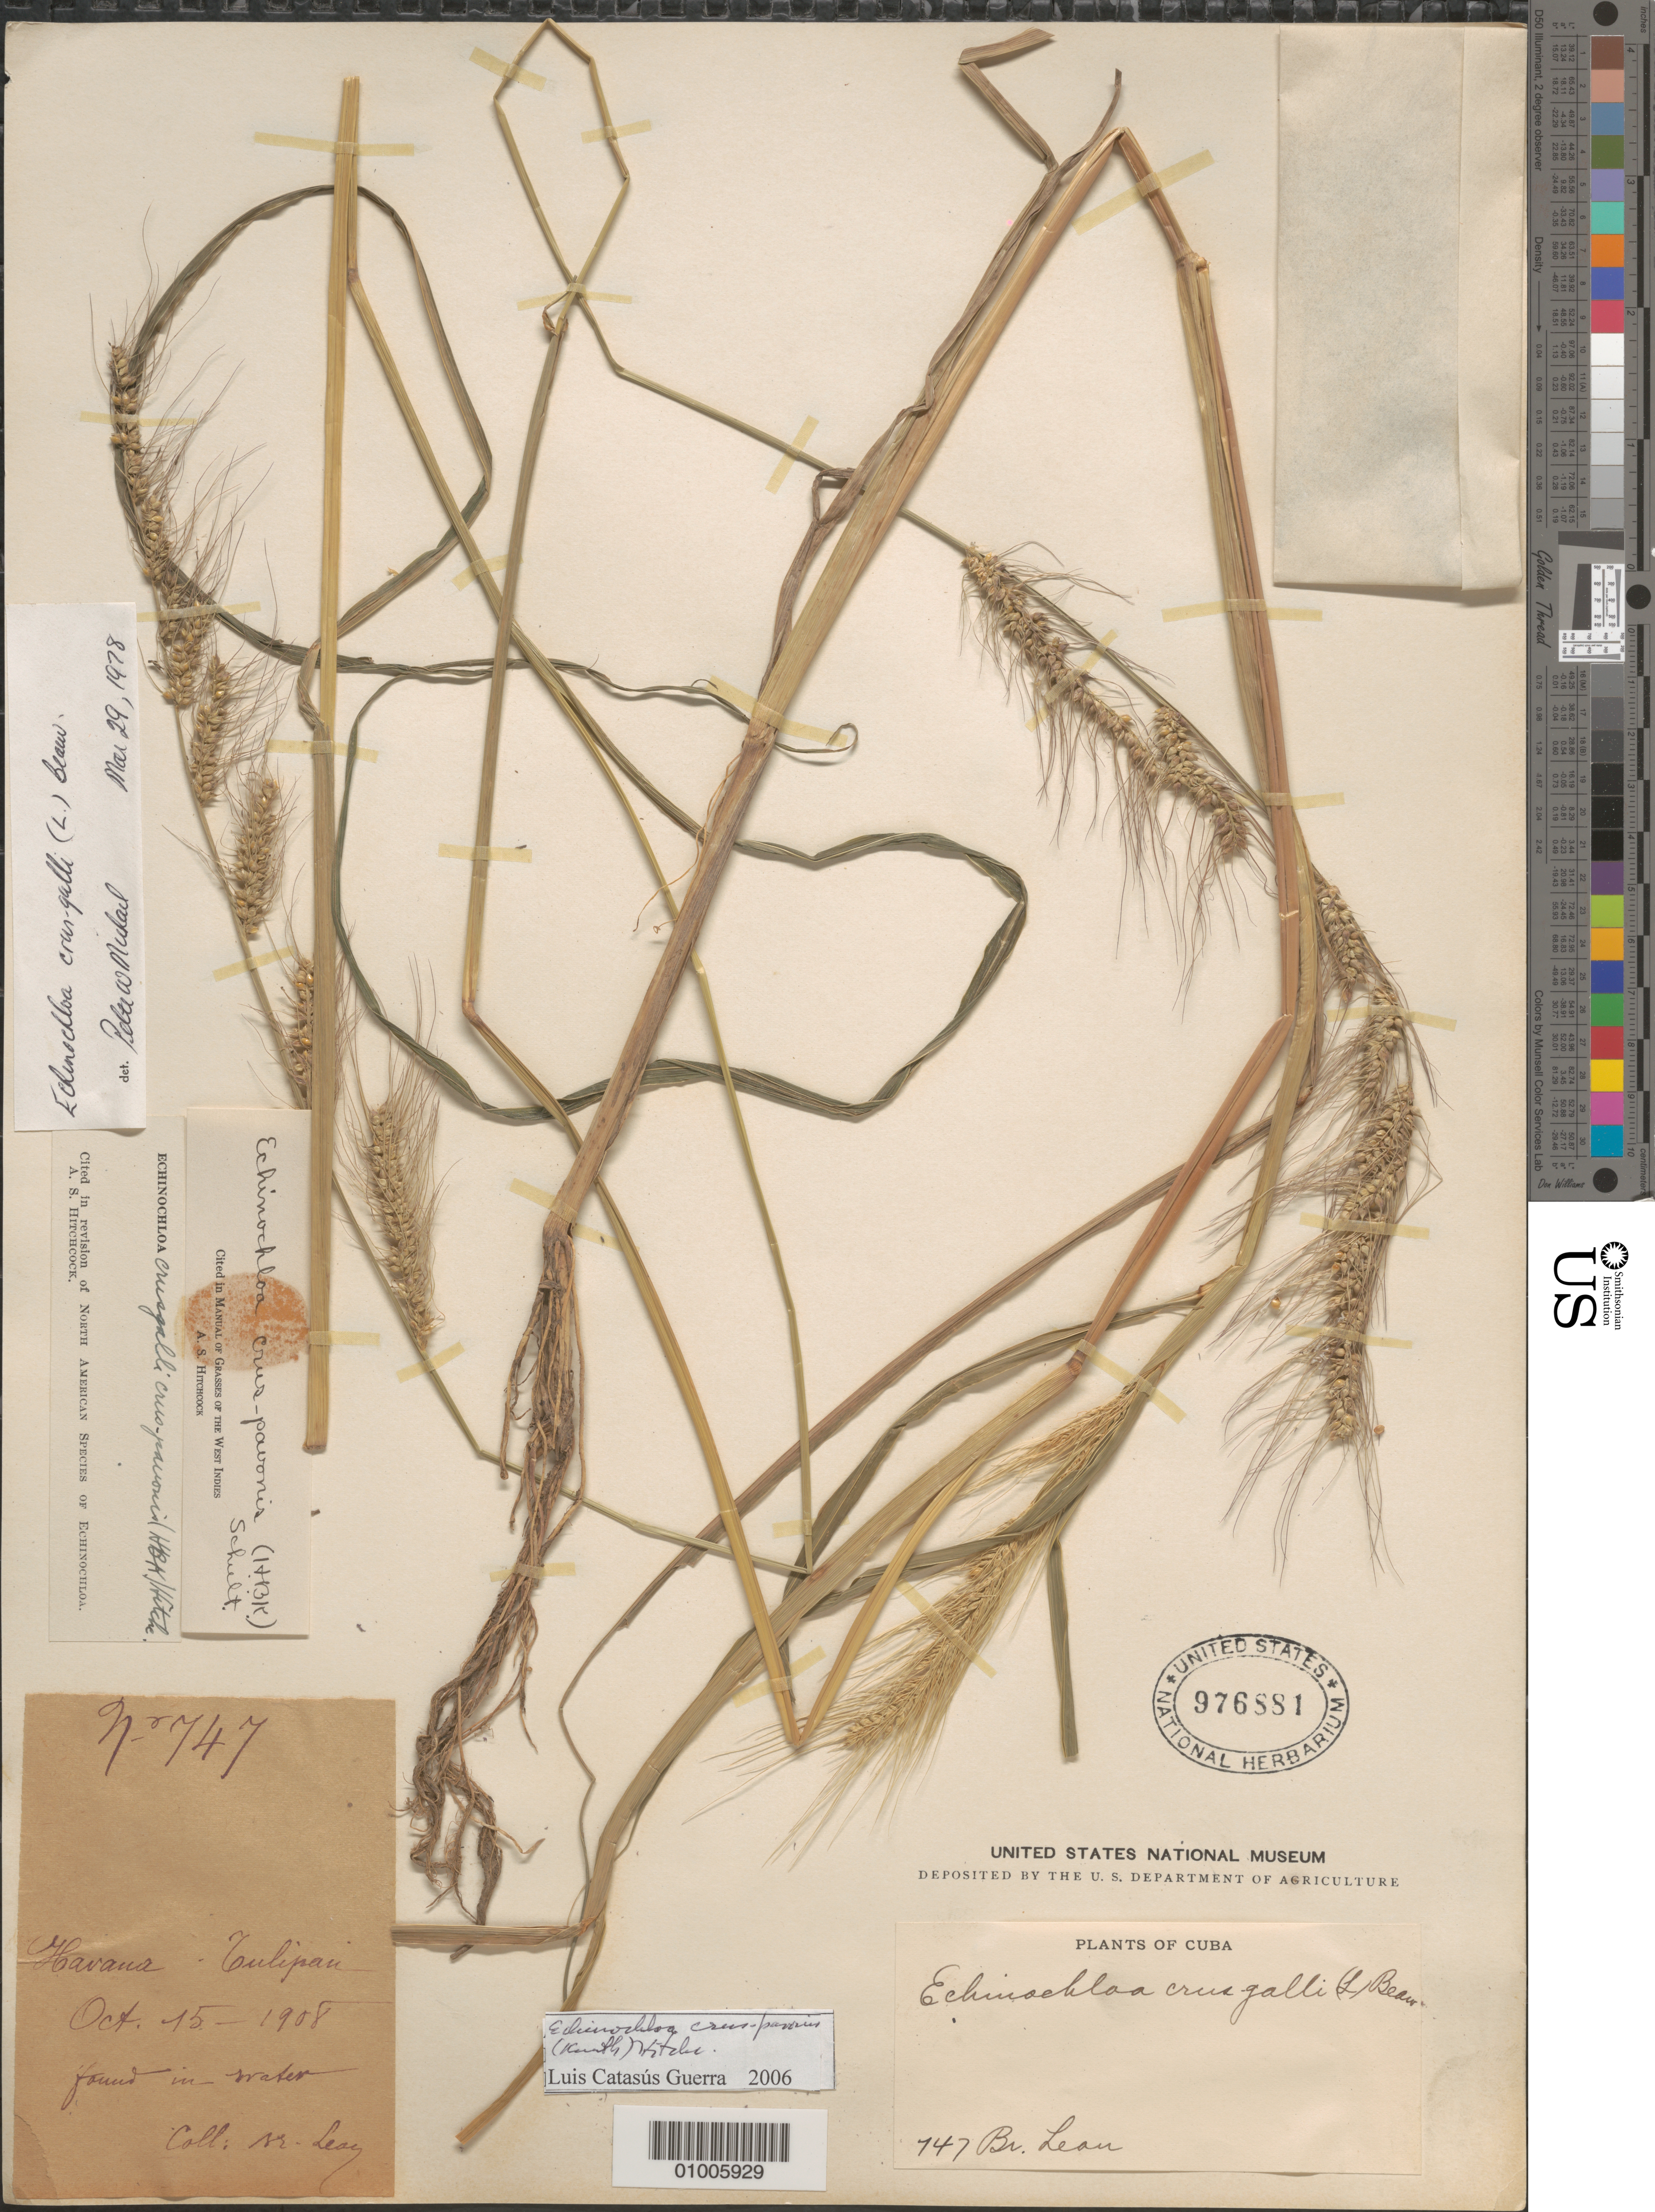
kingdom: Plantae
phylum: Tracheophyta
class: Liliopsida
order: Poales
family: Poaceae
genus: Echinochloa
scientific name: Echinochloa crus-pavonis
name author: (Kunth) Schult.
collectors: Bro. León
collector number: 747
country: Cuba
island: Cuba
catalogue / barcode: US 976881